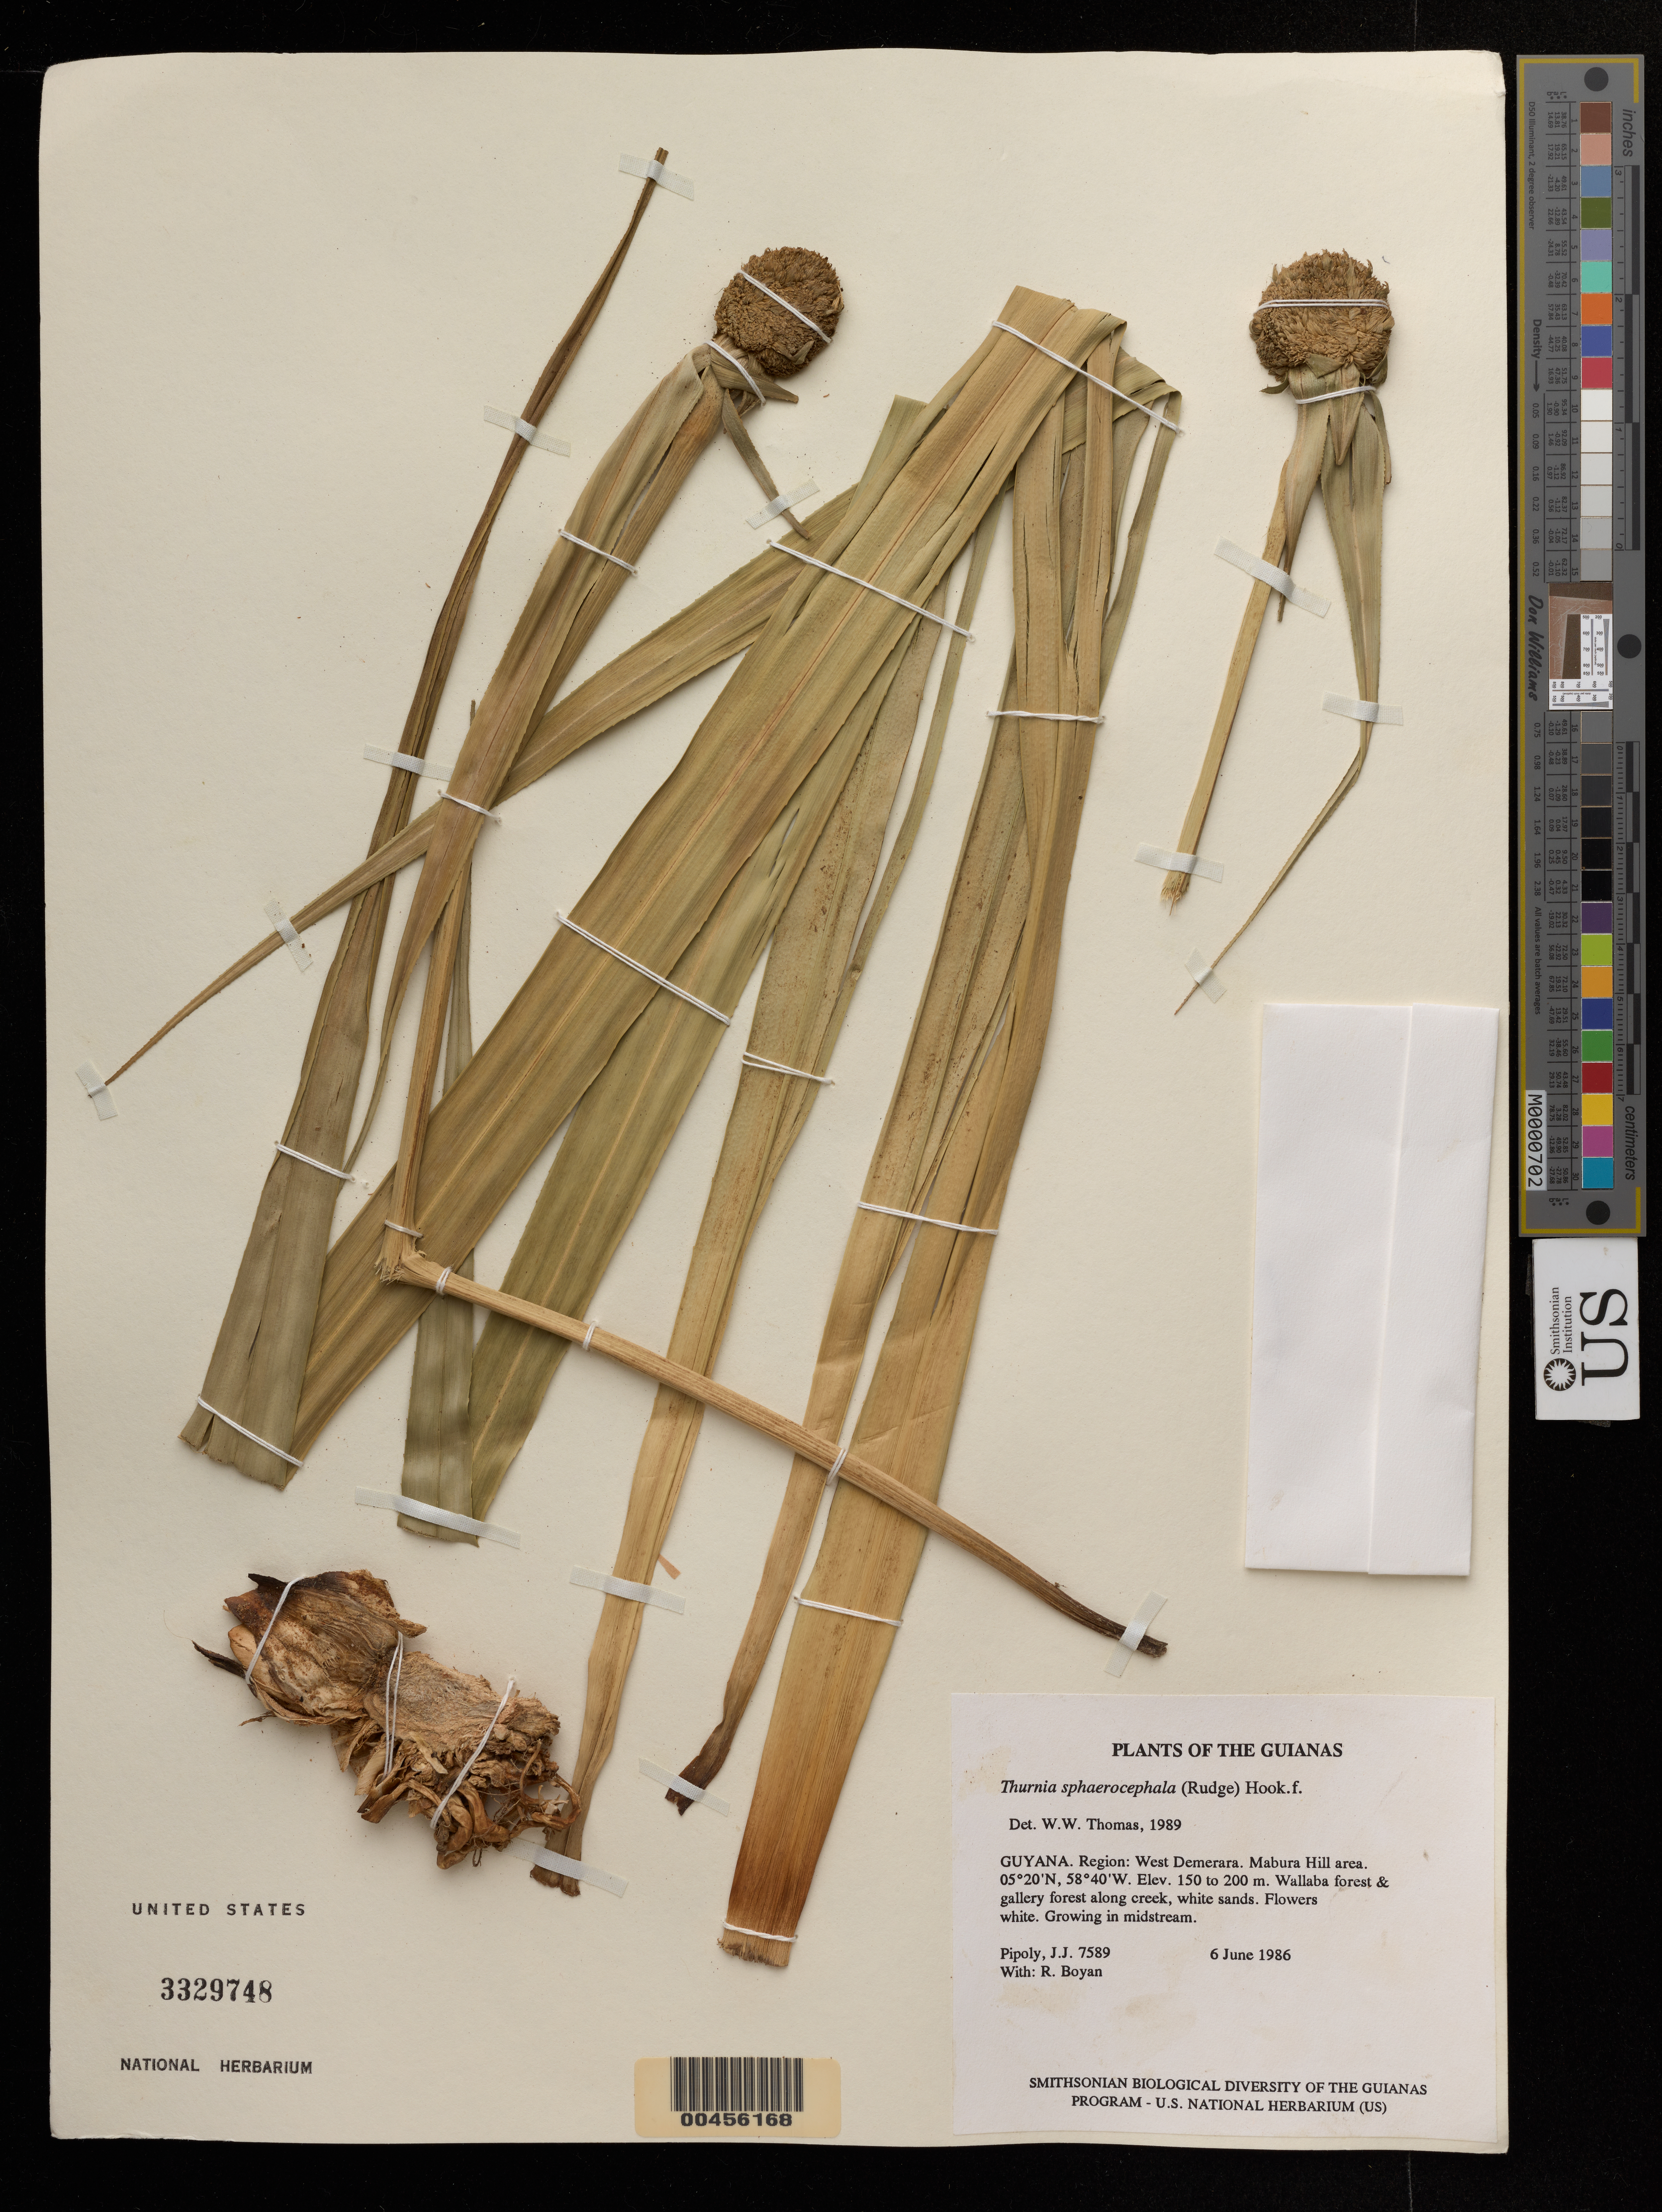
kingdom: Plantae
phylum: Tracheophyta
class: Liliopsida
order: Poales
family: Thurniaceae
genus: Thurnia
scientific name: Thurnia sphaerocephala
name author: (Rudge) Hook. f.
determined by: Thomas, W. W., (NY), New York Botanical Garden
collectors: J. J. Pipoly & R. Boyan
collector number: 7589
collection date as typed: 6 June 1986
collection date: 1986-06-06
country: Guyana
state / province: U. Demerara-Berbice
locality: Mabura Hill area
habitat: Wallaba forest & gallery forest along creek, white sands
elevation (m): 150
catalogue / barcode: US 3329748